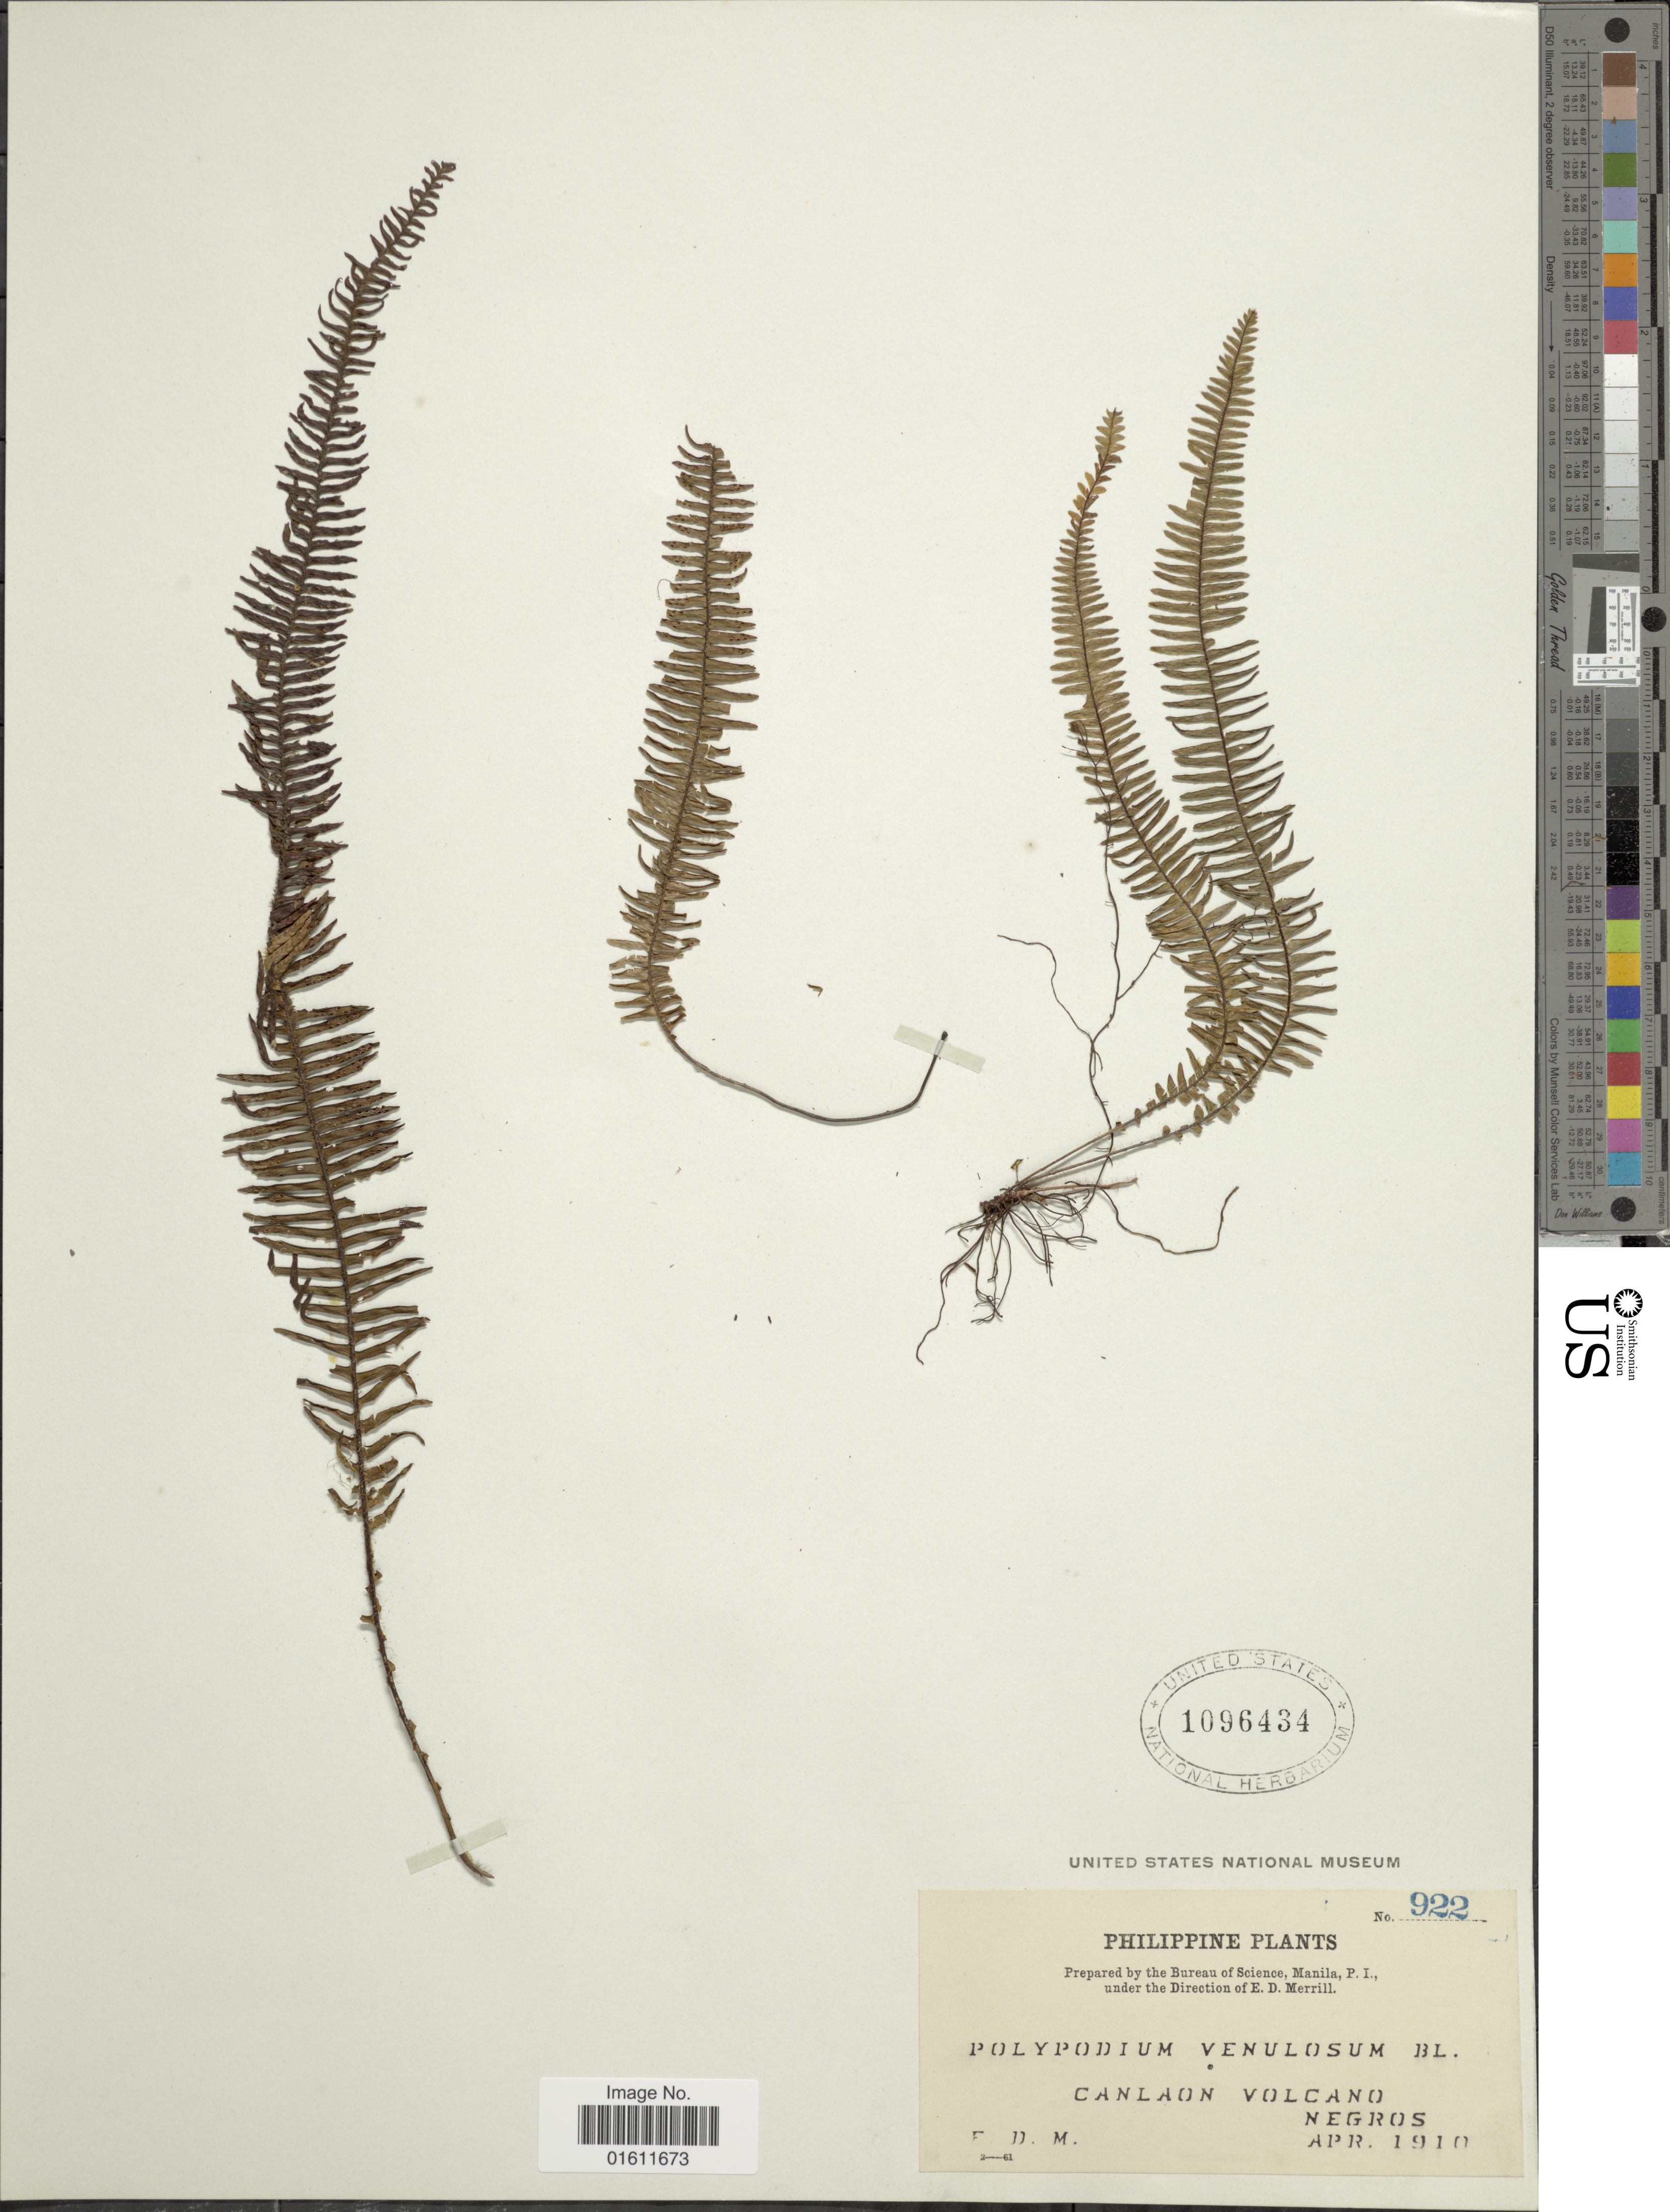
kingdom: Plantae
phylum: Tracheophyta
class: Polypodiopsida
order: Polypodiales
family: Polypodiaceae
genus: Prosaptia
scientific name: Prosaptia venulosa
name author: (Blume) M.G. Price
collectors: E. D. Merrill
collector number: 922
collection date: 1910-04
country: Philippines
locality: Canlaon Volcano, Negros.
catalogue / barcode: US 1096434